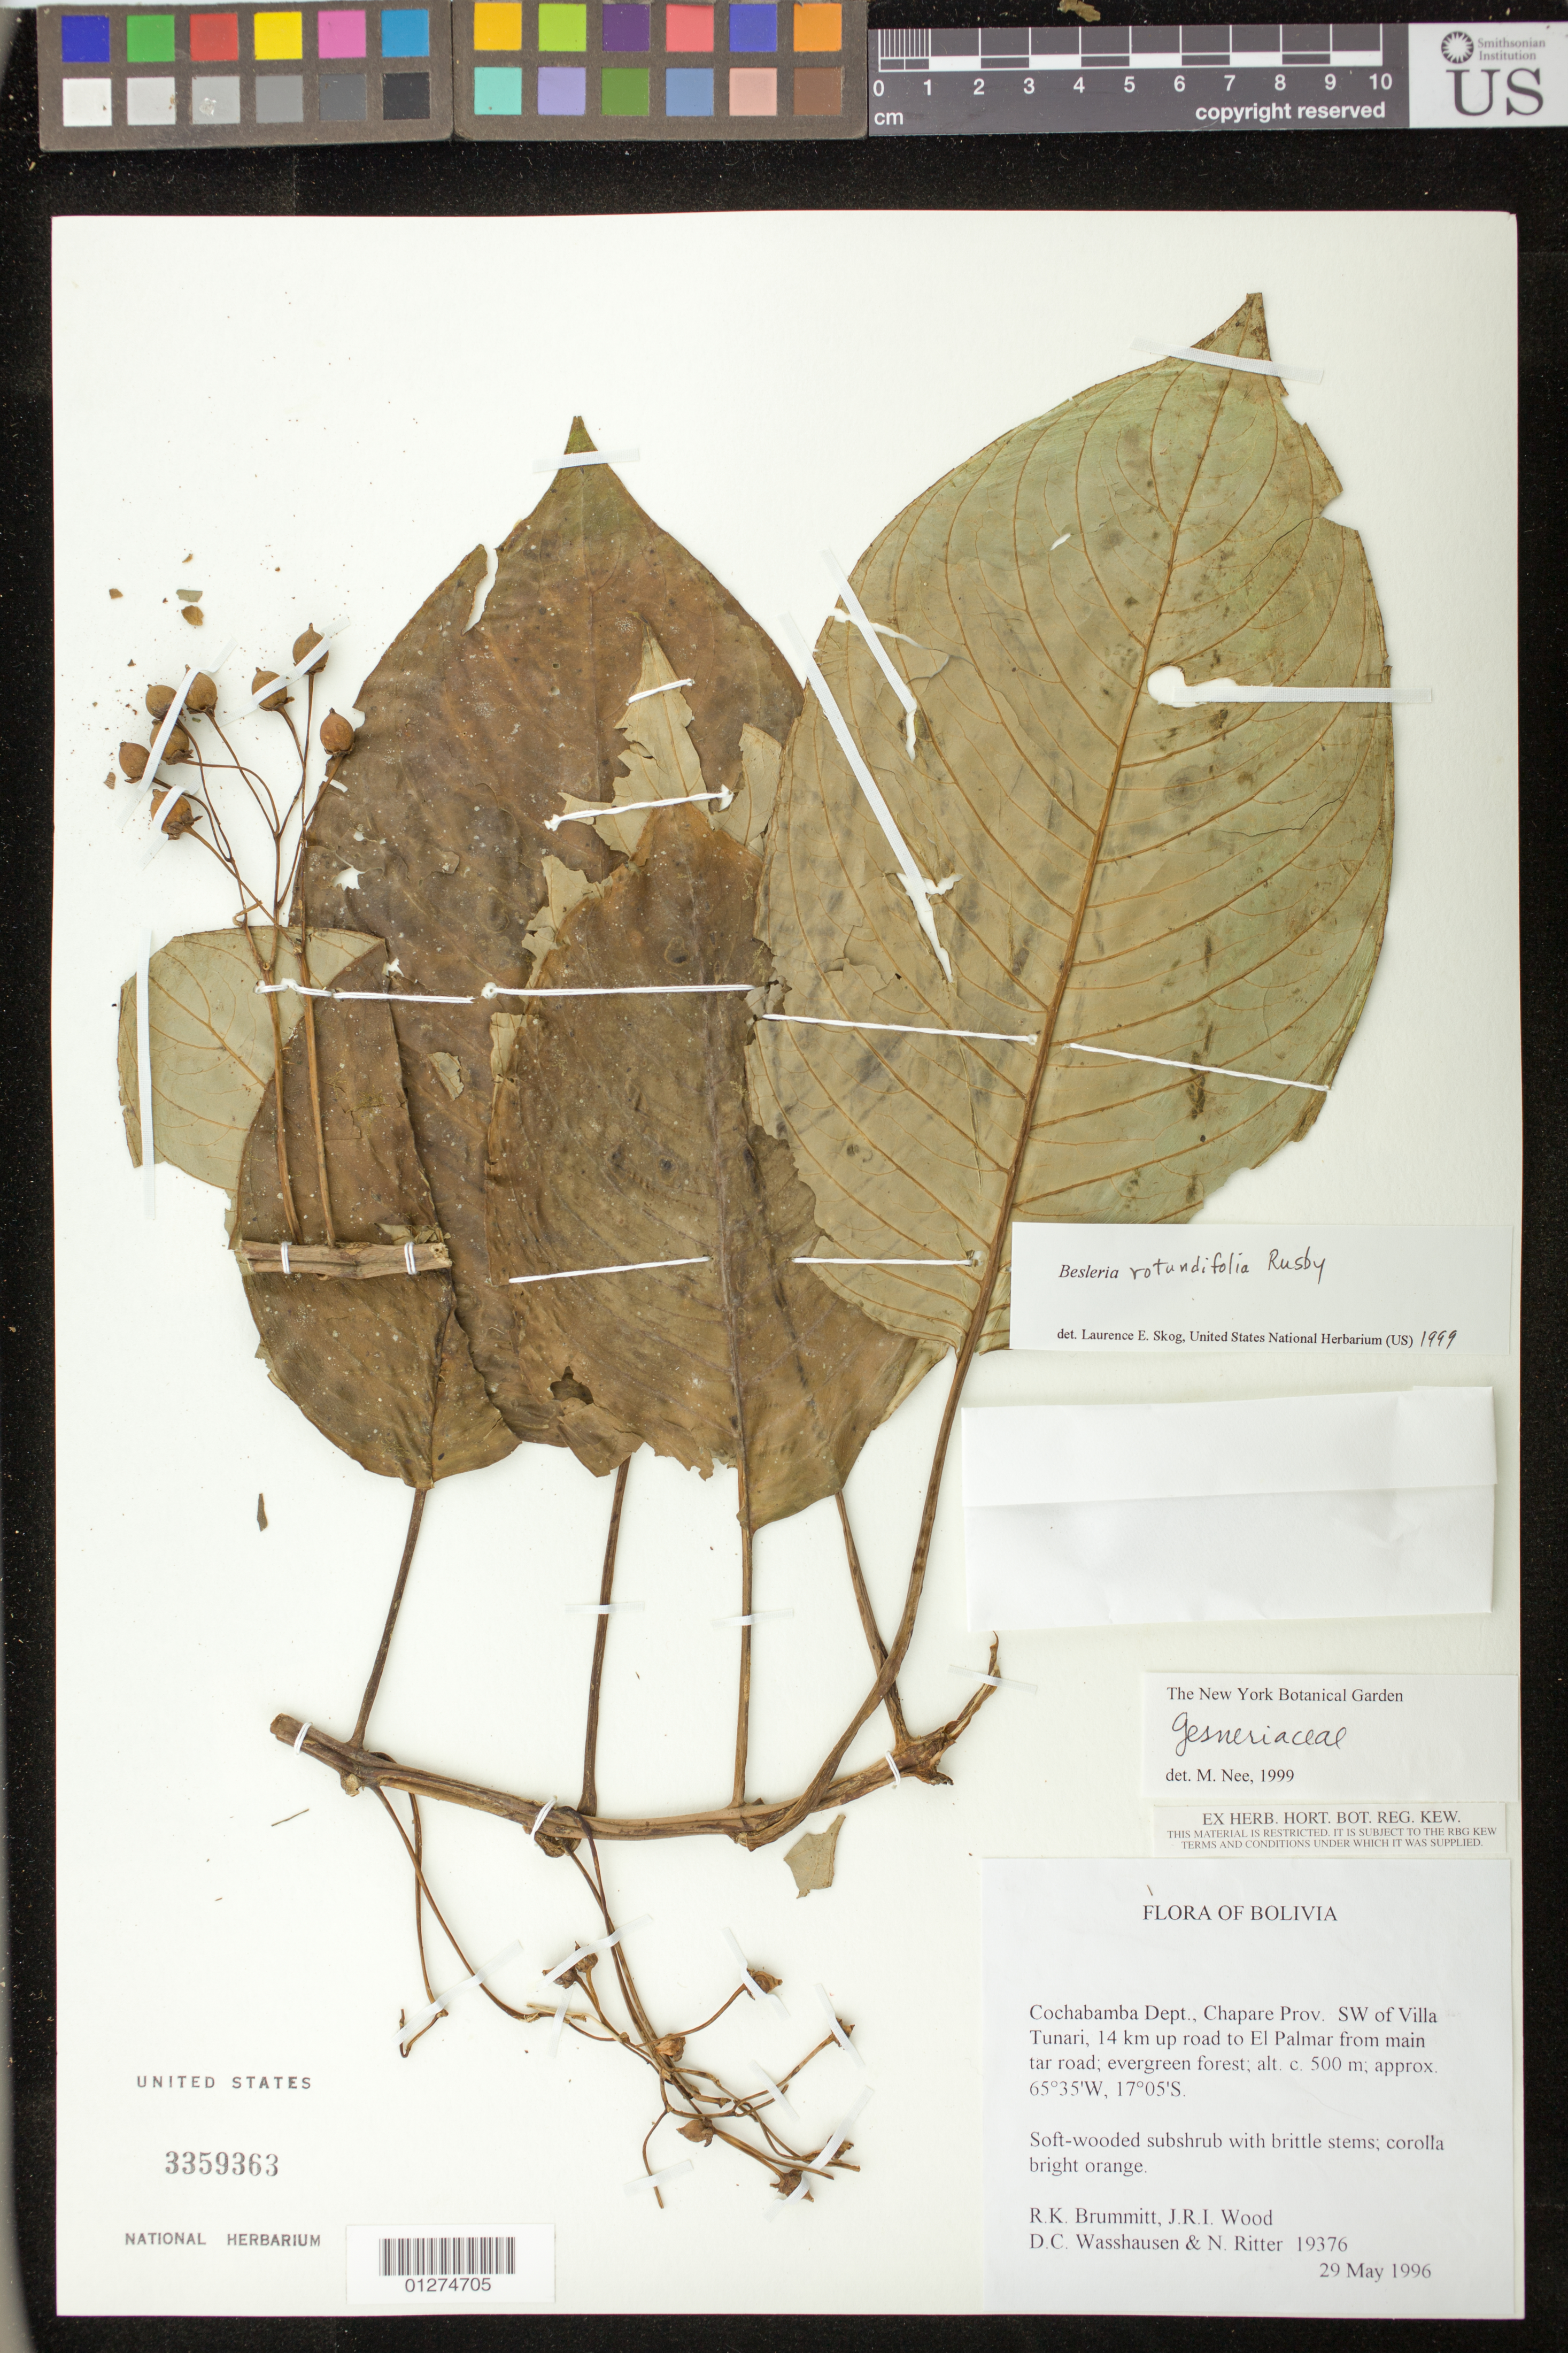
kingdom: Plantae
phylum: Tracheophyta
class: Magnoliopsida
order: Lamiales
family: Gesneriaceae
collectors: R. K. Brummitt, J. R. I. Wood, D. C. Wasshausen & N. Ritter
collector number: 19376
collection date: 1996-05-29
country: Bolivia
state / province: Cochabamba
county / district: Chaparé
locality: SW of Villa Tunari, 14km up road to El Palmar from main tar road.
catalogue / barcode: US 3359363